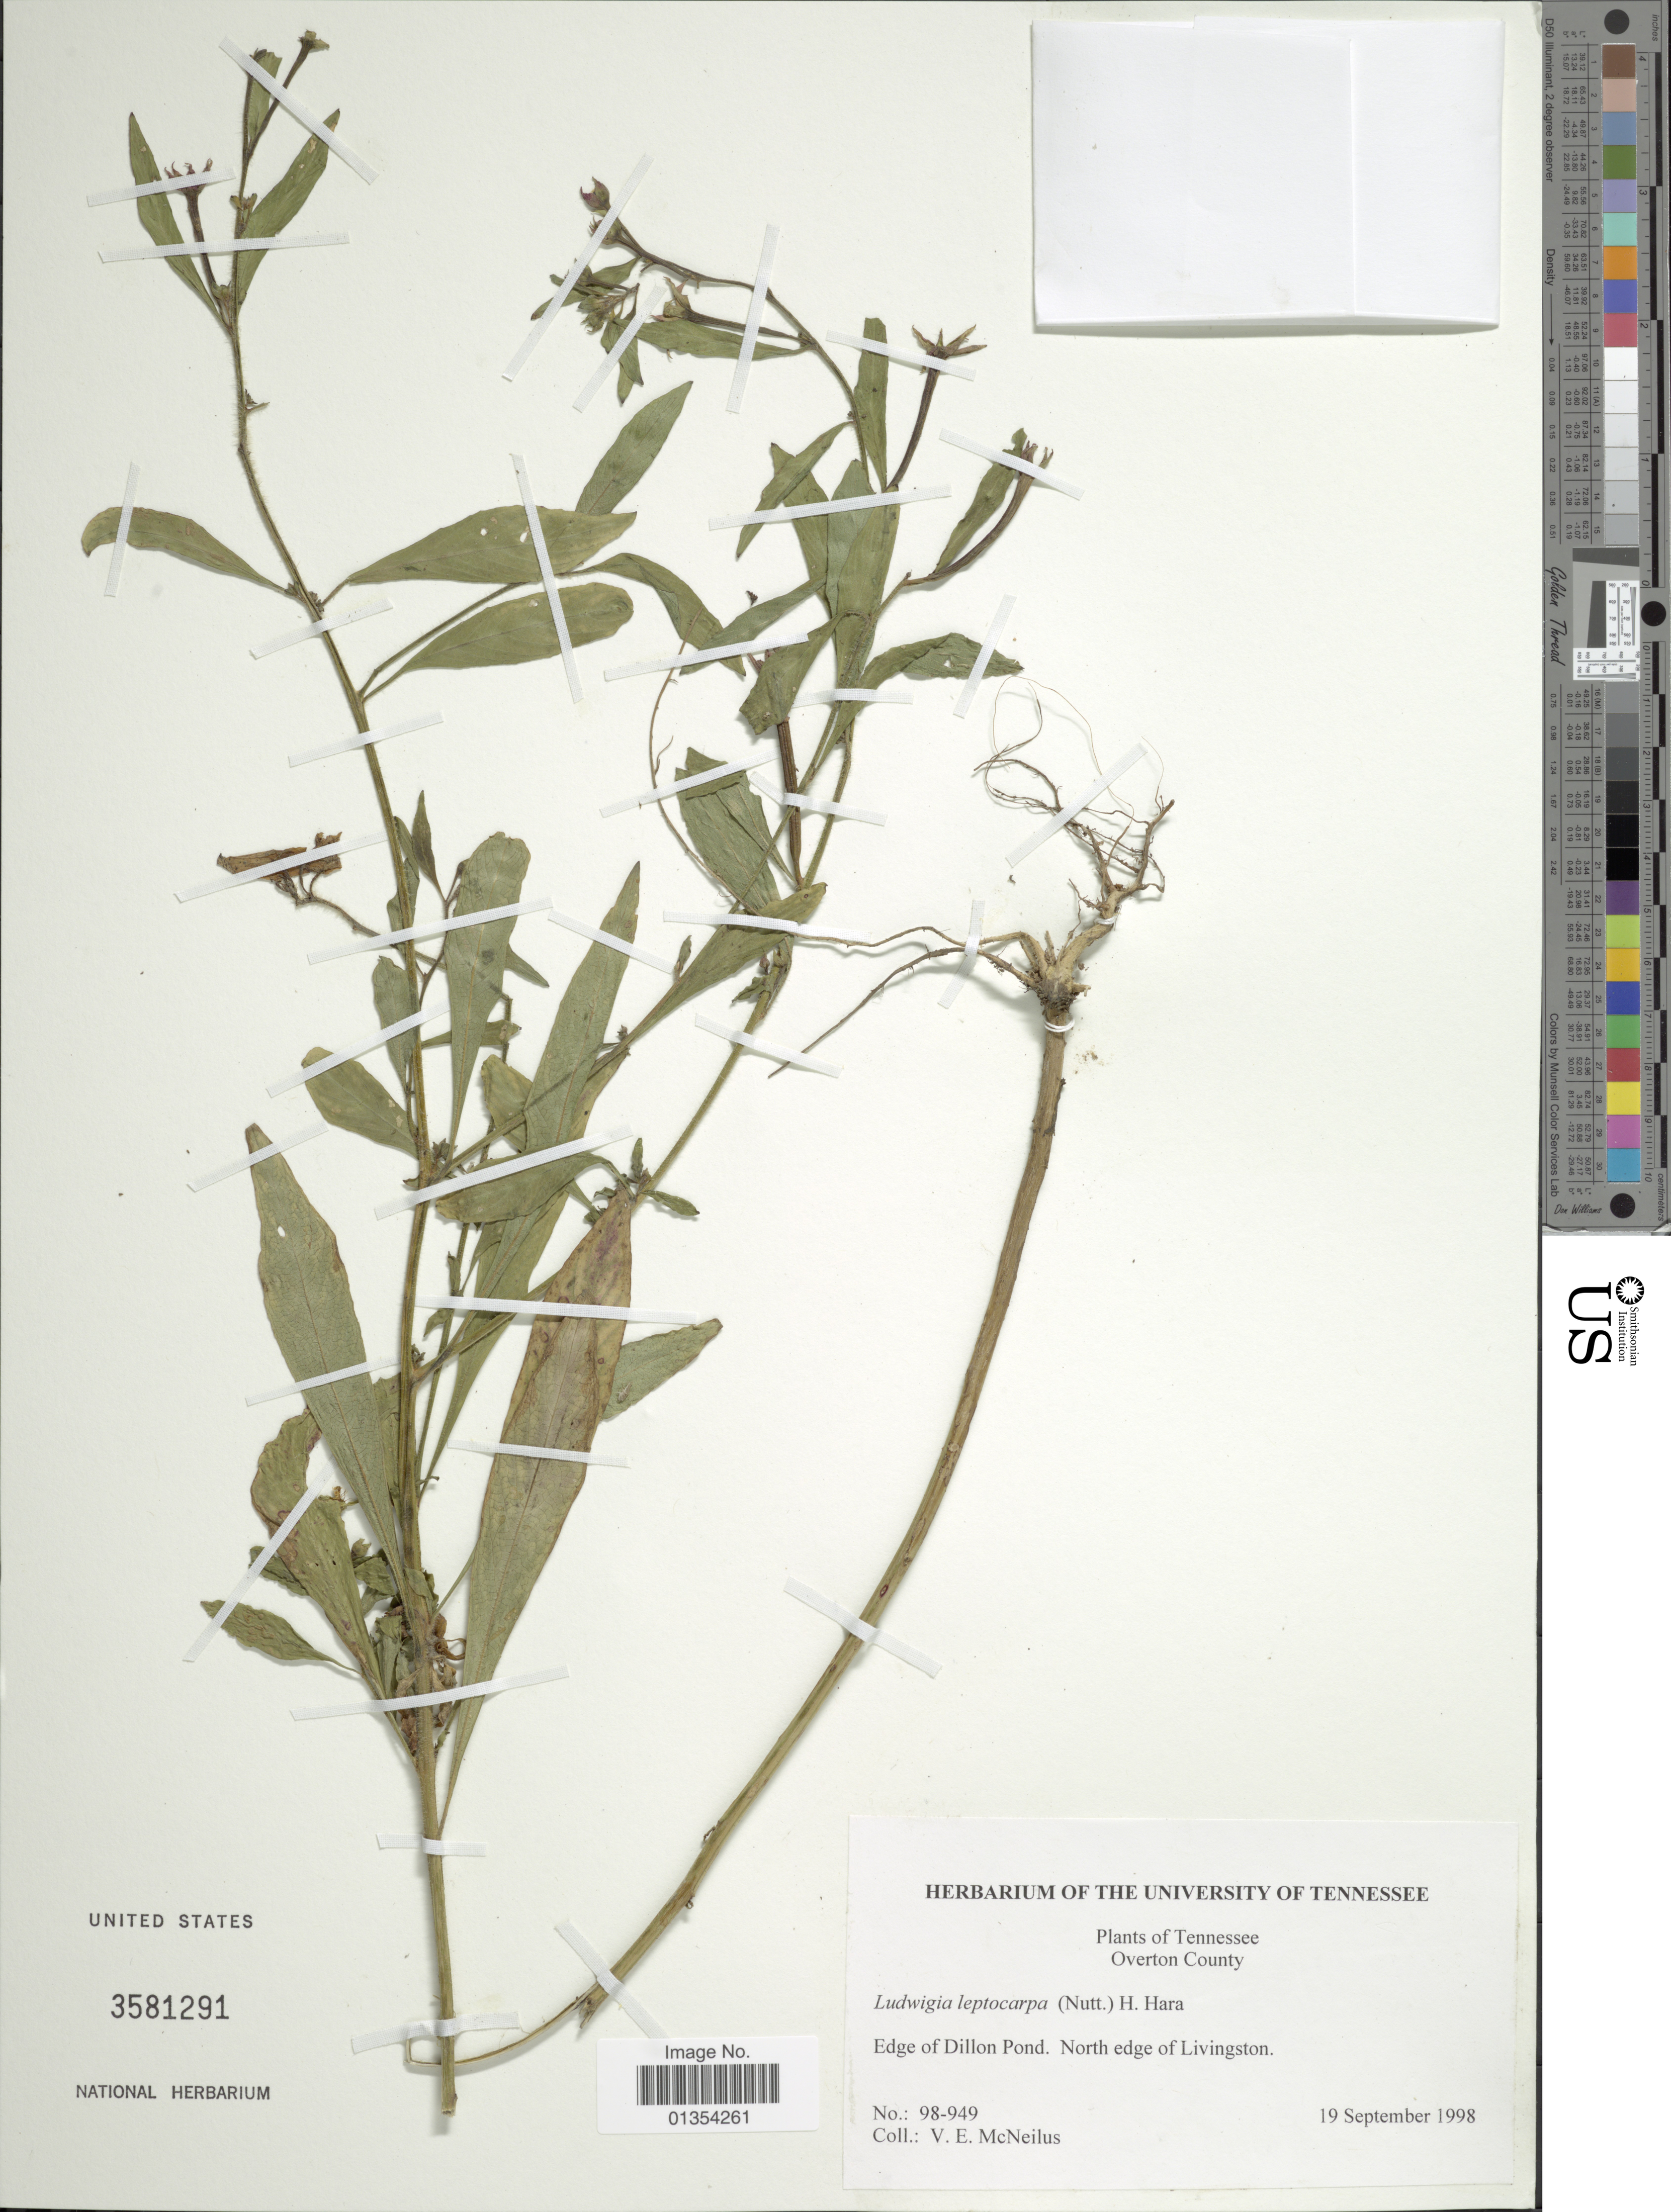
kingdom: Plantae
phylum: Tracheophyta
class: Magnoliopsida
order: Myrtales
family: Onagraceae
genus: Ludwigia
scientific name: Ludwigia leptocarpa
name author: (Nutt.) H. Hara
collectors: V. Mcneilus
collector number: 98-949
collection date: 1998-09-19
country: United States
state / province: Tennessee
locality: Overton County, Edge of Dillon Pond, North edge of Livingston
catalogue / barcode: US 3581291